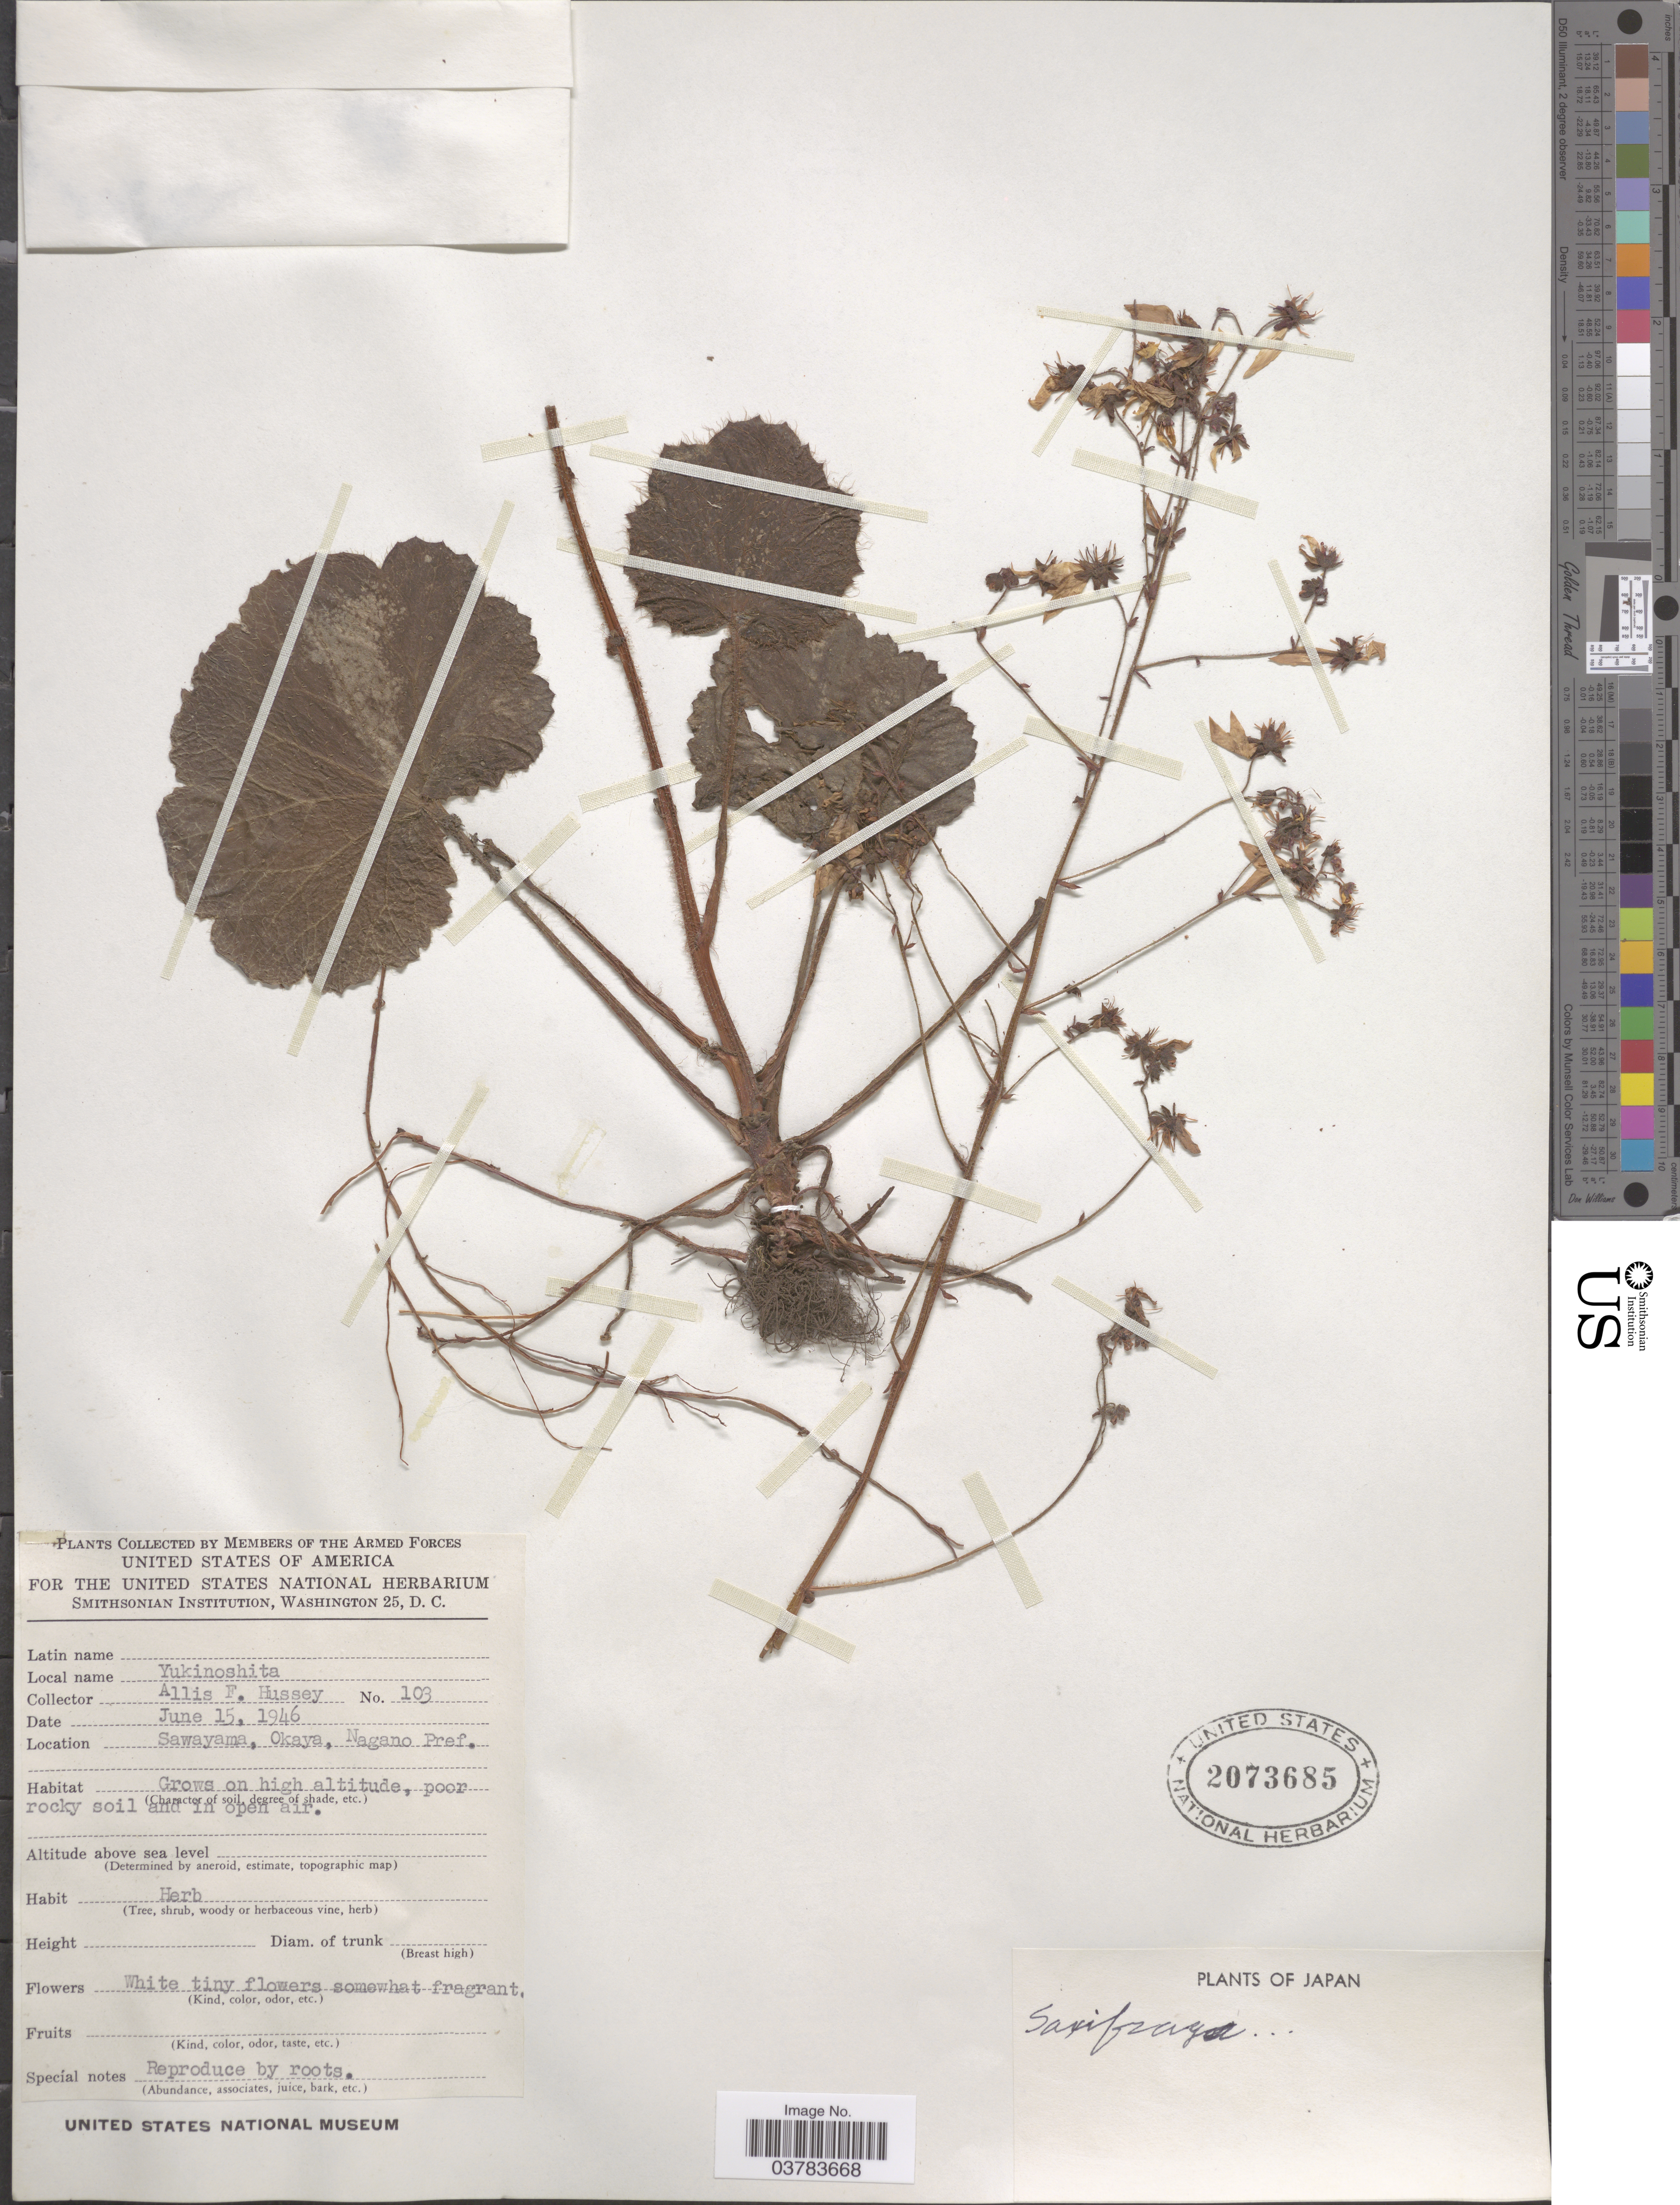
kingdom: Plantae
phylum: Tracheophyta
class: Magnoliopsida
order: Saxifragales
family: Saxifragaceae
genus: Saxifraga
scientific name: Saxifraga sp.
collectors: A. Hussey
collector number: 103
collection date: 1946-06-15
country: Japan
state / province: Nagano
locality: Sawayama, Okaya, Nagano Pref.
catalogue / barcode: US 2073685